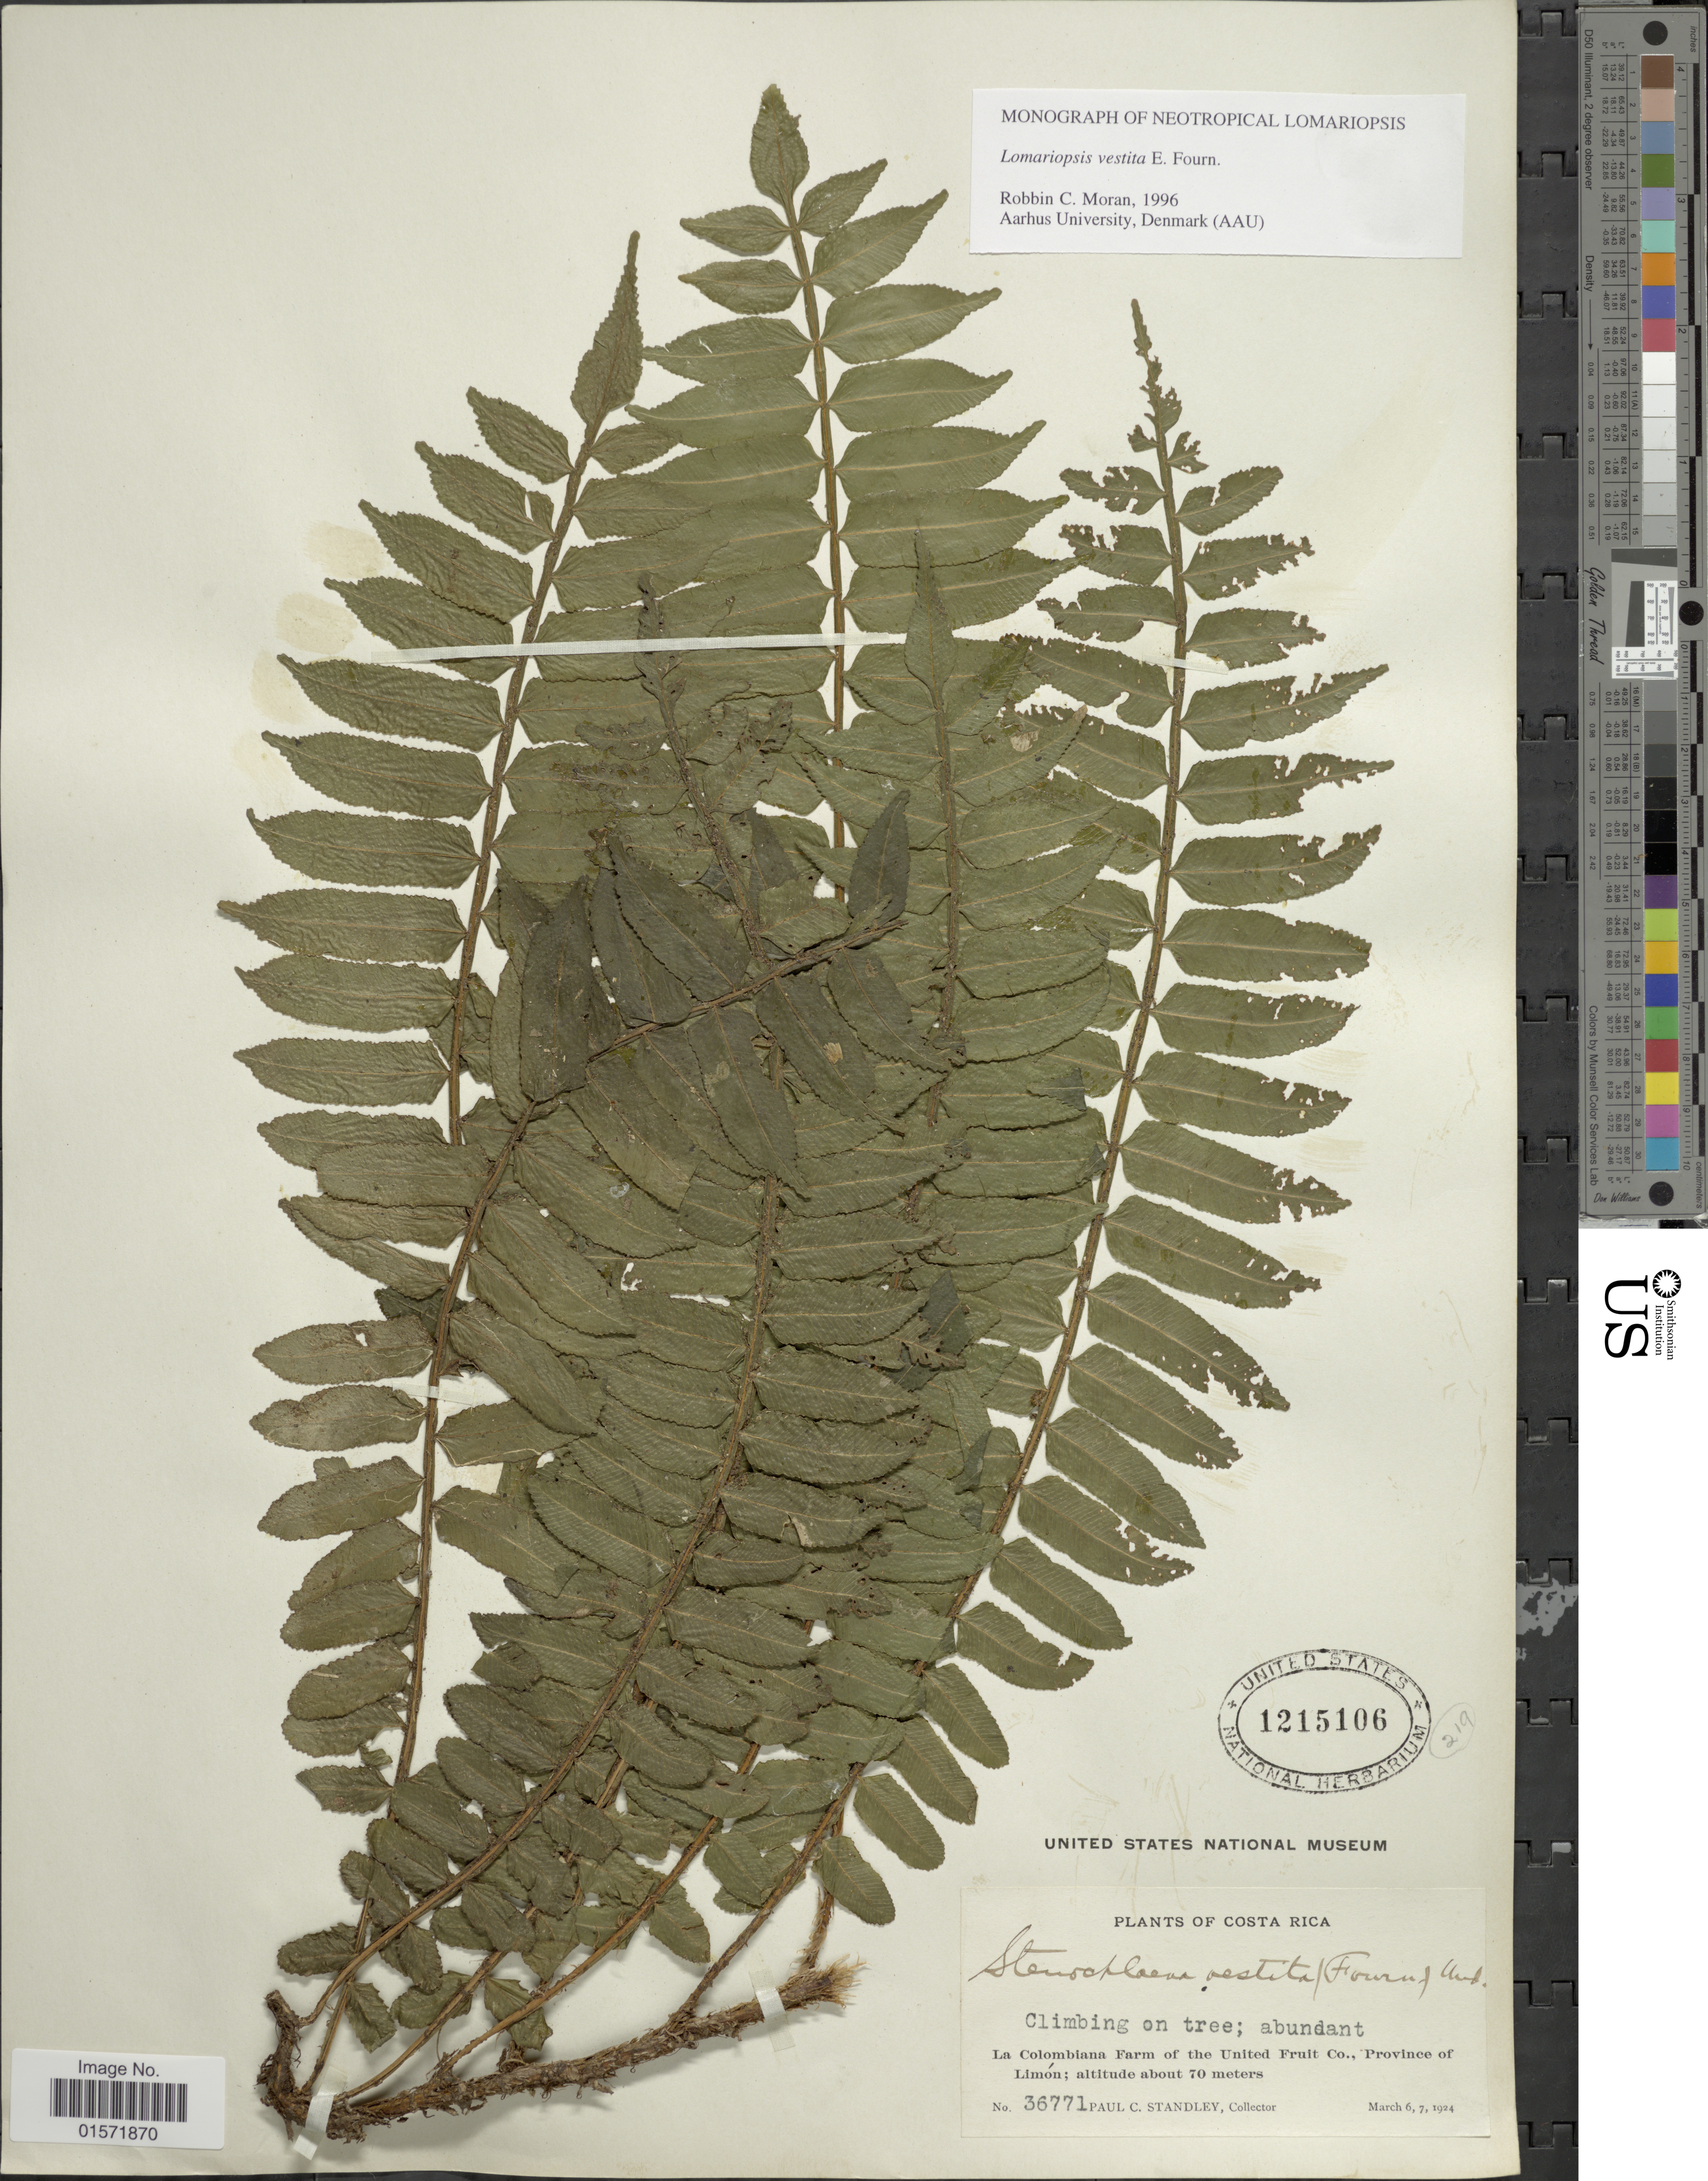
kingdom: Plantae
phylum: Tracheophyta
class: Polypodiopsida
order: Polypodiales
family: Lomariopsidaceae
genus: Lomariopsis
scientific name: Lomariopsis vestita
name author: E. Fourn.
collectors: P. C. Standley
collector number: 36771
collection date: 1924-03-06/1924-03-07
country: Costa Rica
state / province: Limón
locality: La Colombiana Farm of the United Fruit Co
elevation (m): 70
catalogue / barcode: US 1215106